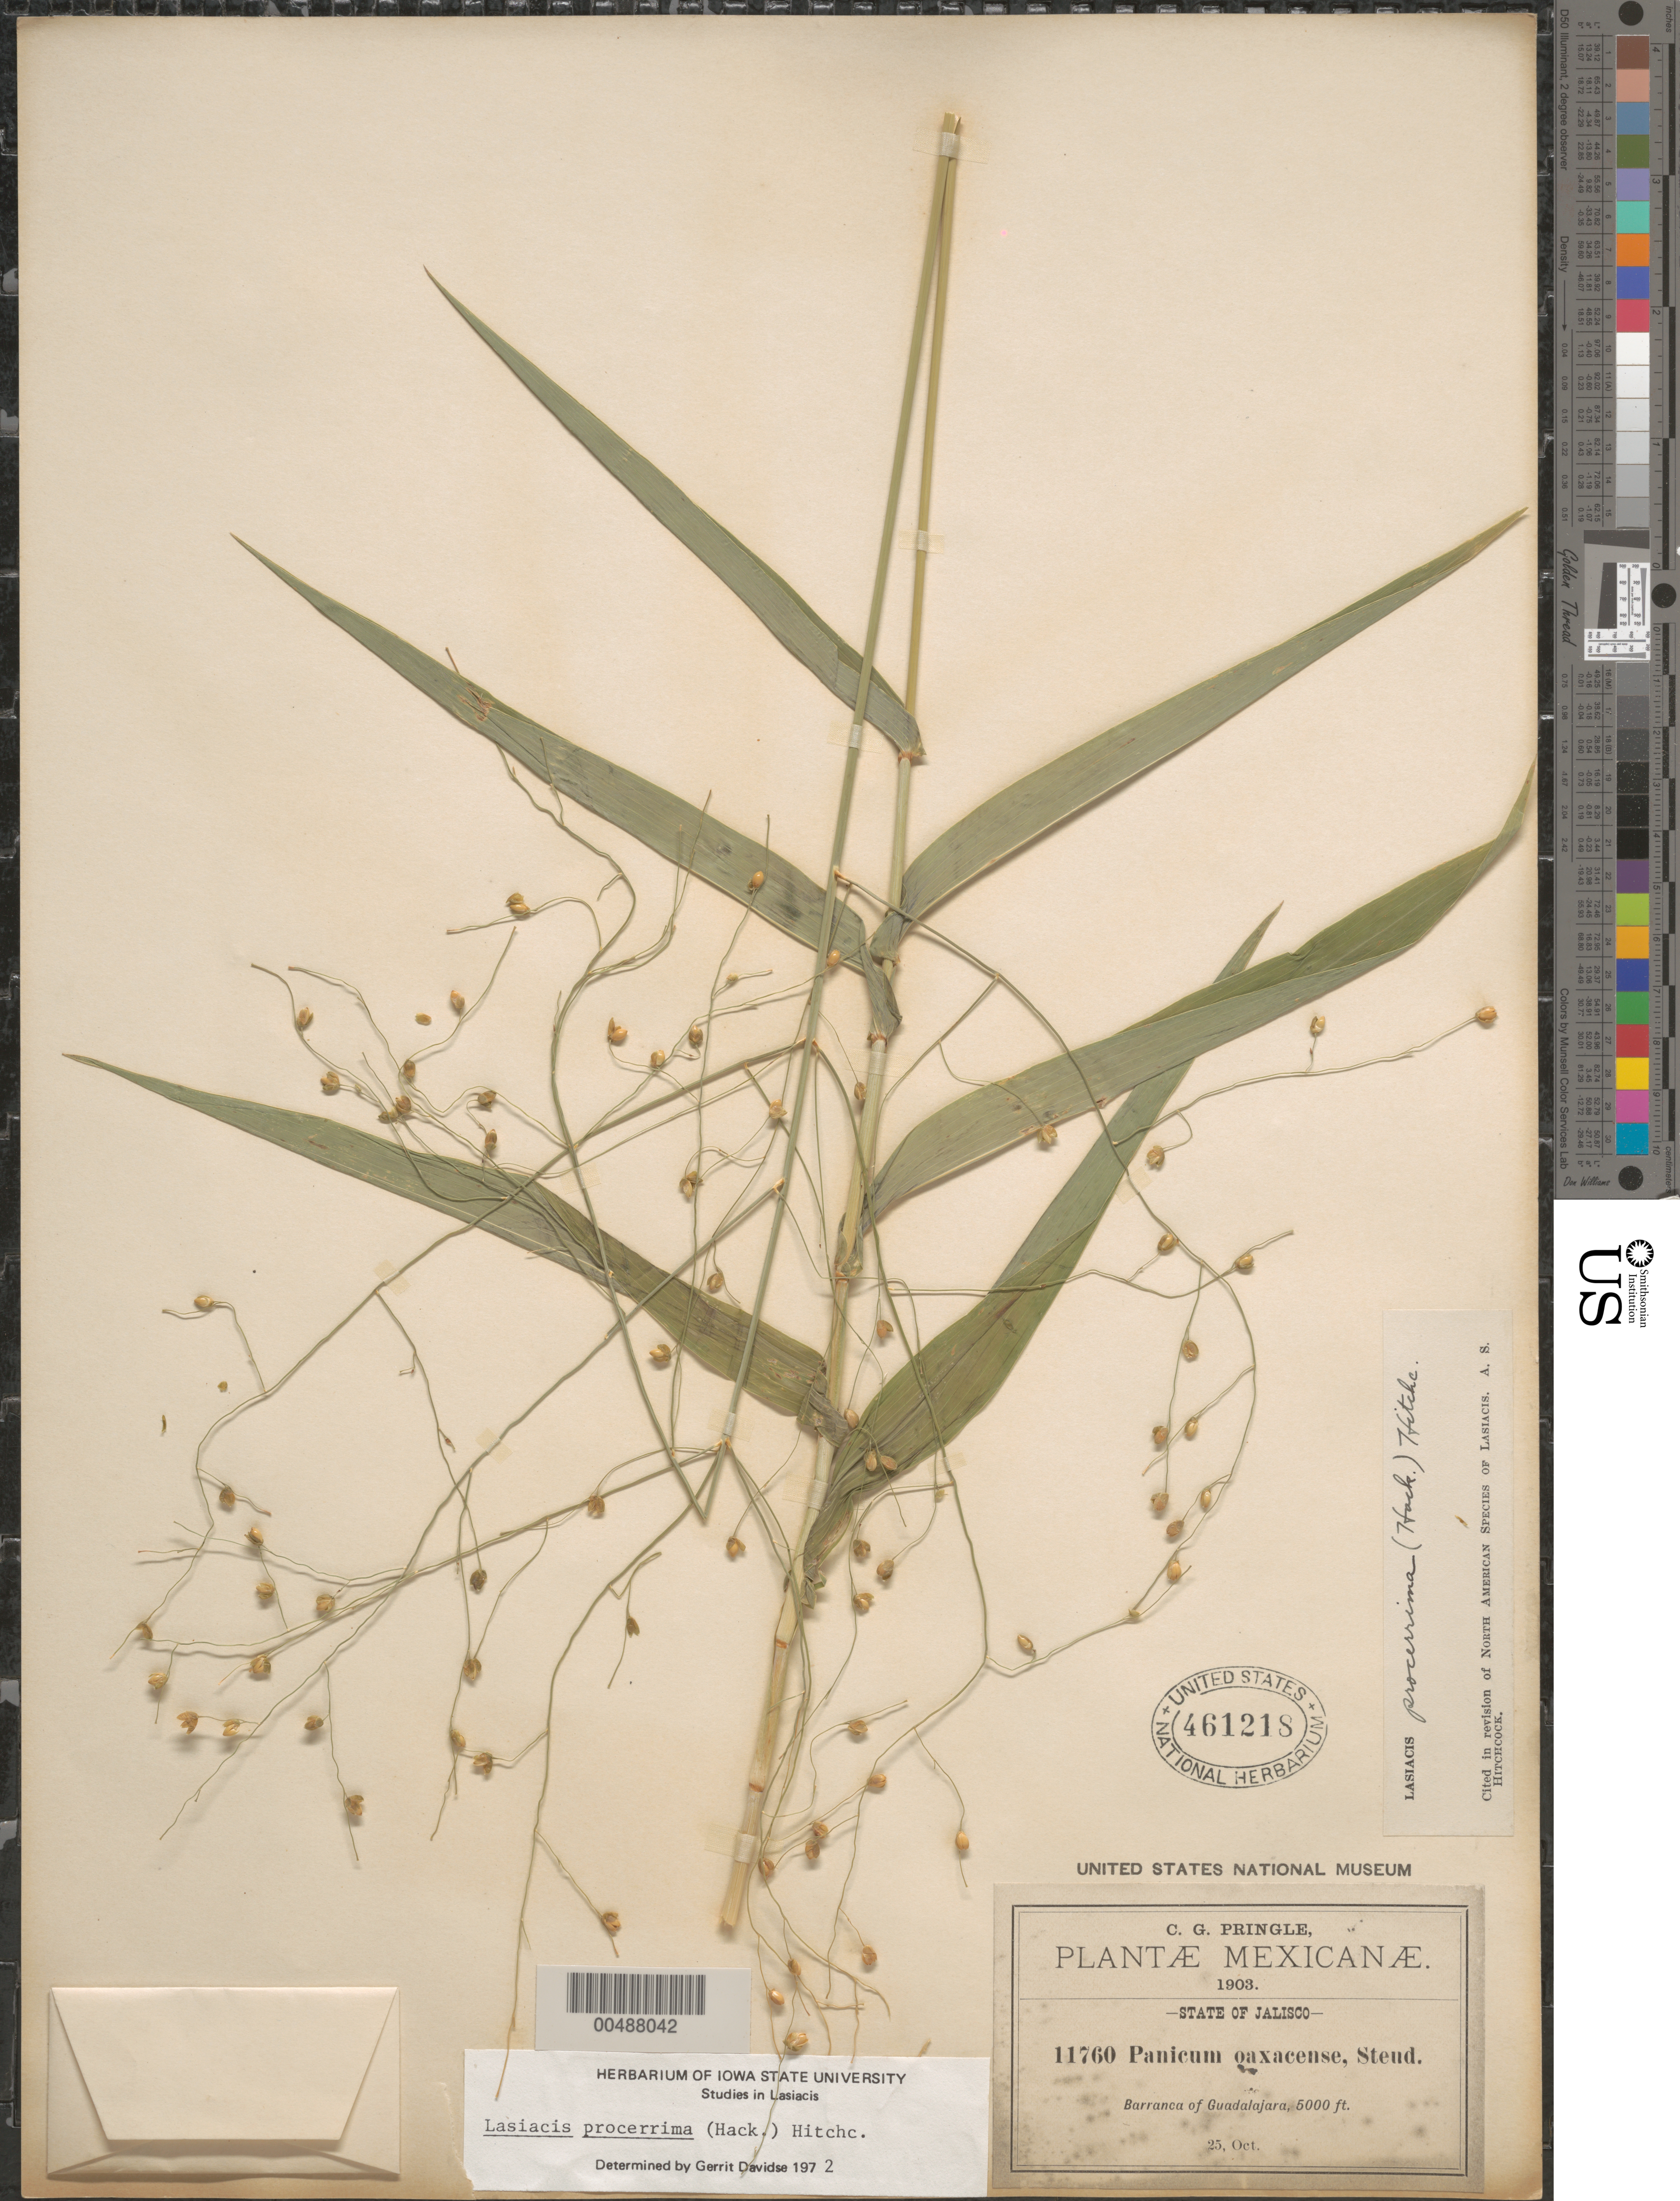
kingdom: Plantae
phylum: Tracheophyta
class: Liliopsida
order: Poales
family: Poaceae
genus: Lasiacis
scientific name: Lasiacis procerrima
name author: (Hack.) Hitchc.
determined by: Davidse, Gerrit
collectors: C. G. Pringle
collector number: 11760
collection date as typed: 25 Oct 1903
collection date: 1903-10-25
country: Mexico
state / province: Jalisco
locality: Barranca of Guadalajara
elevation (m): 1524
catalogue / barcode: US 461218